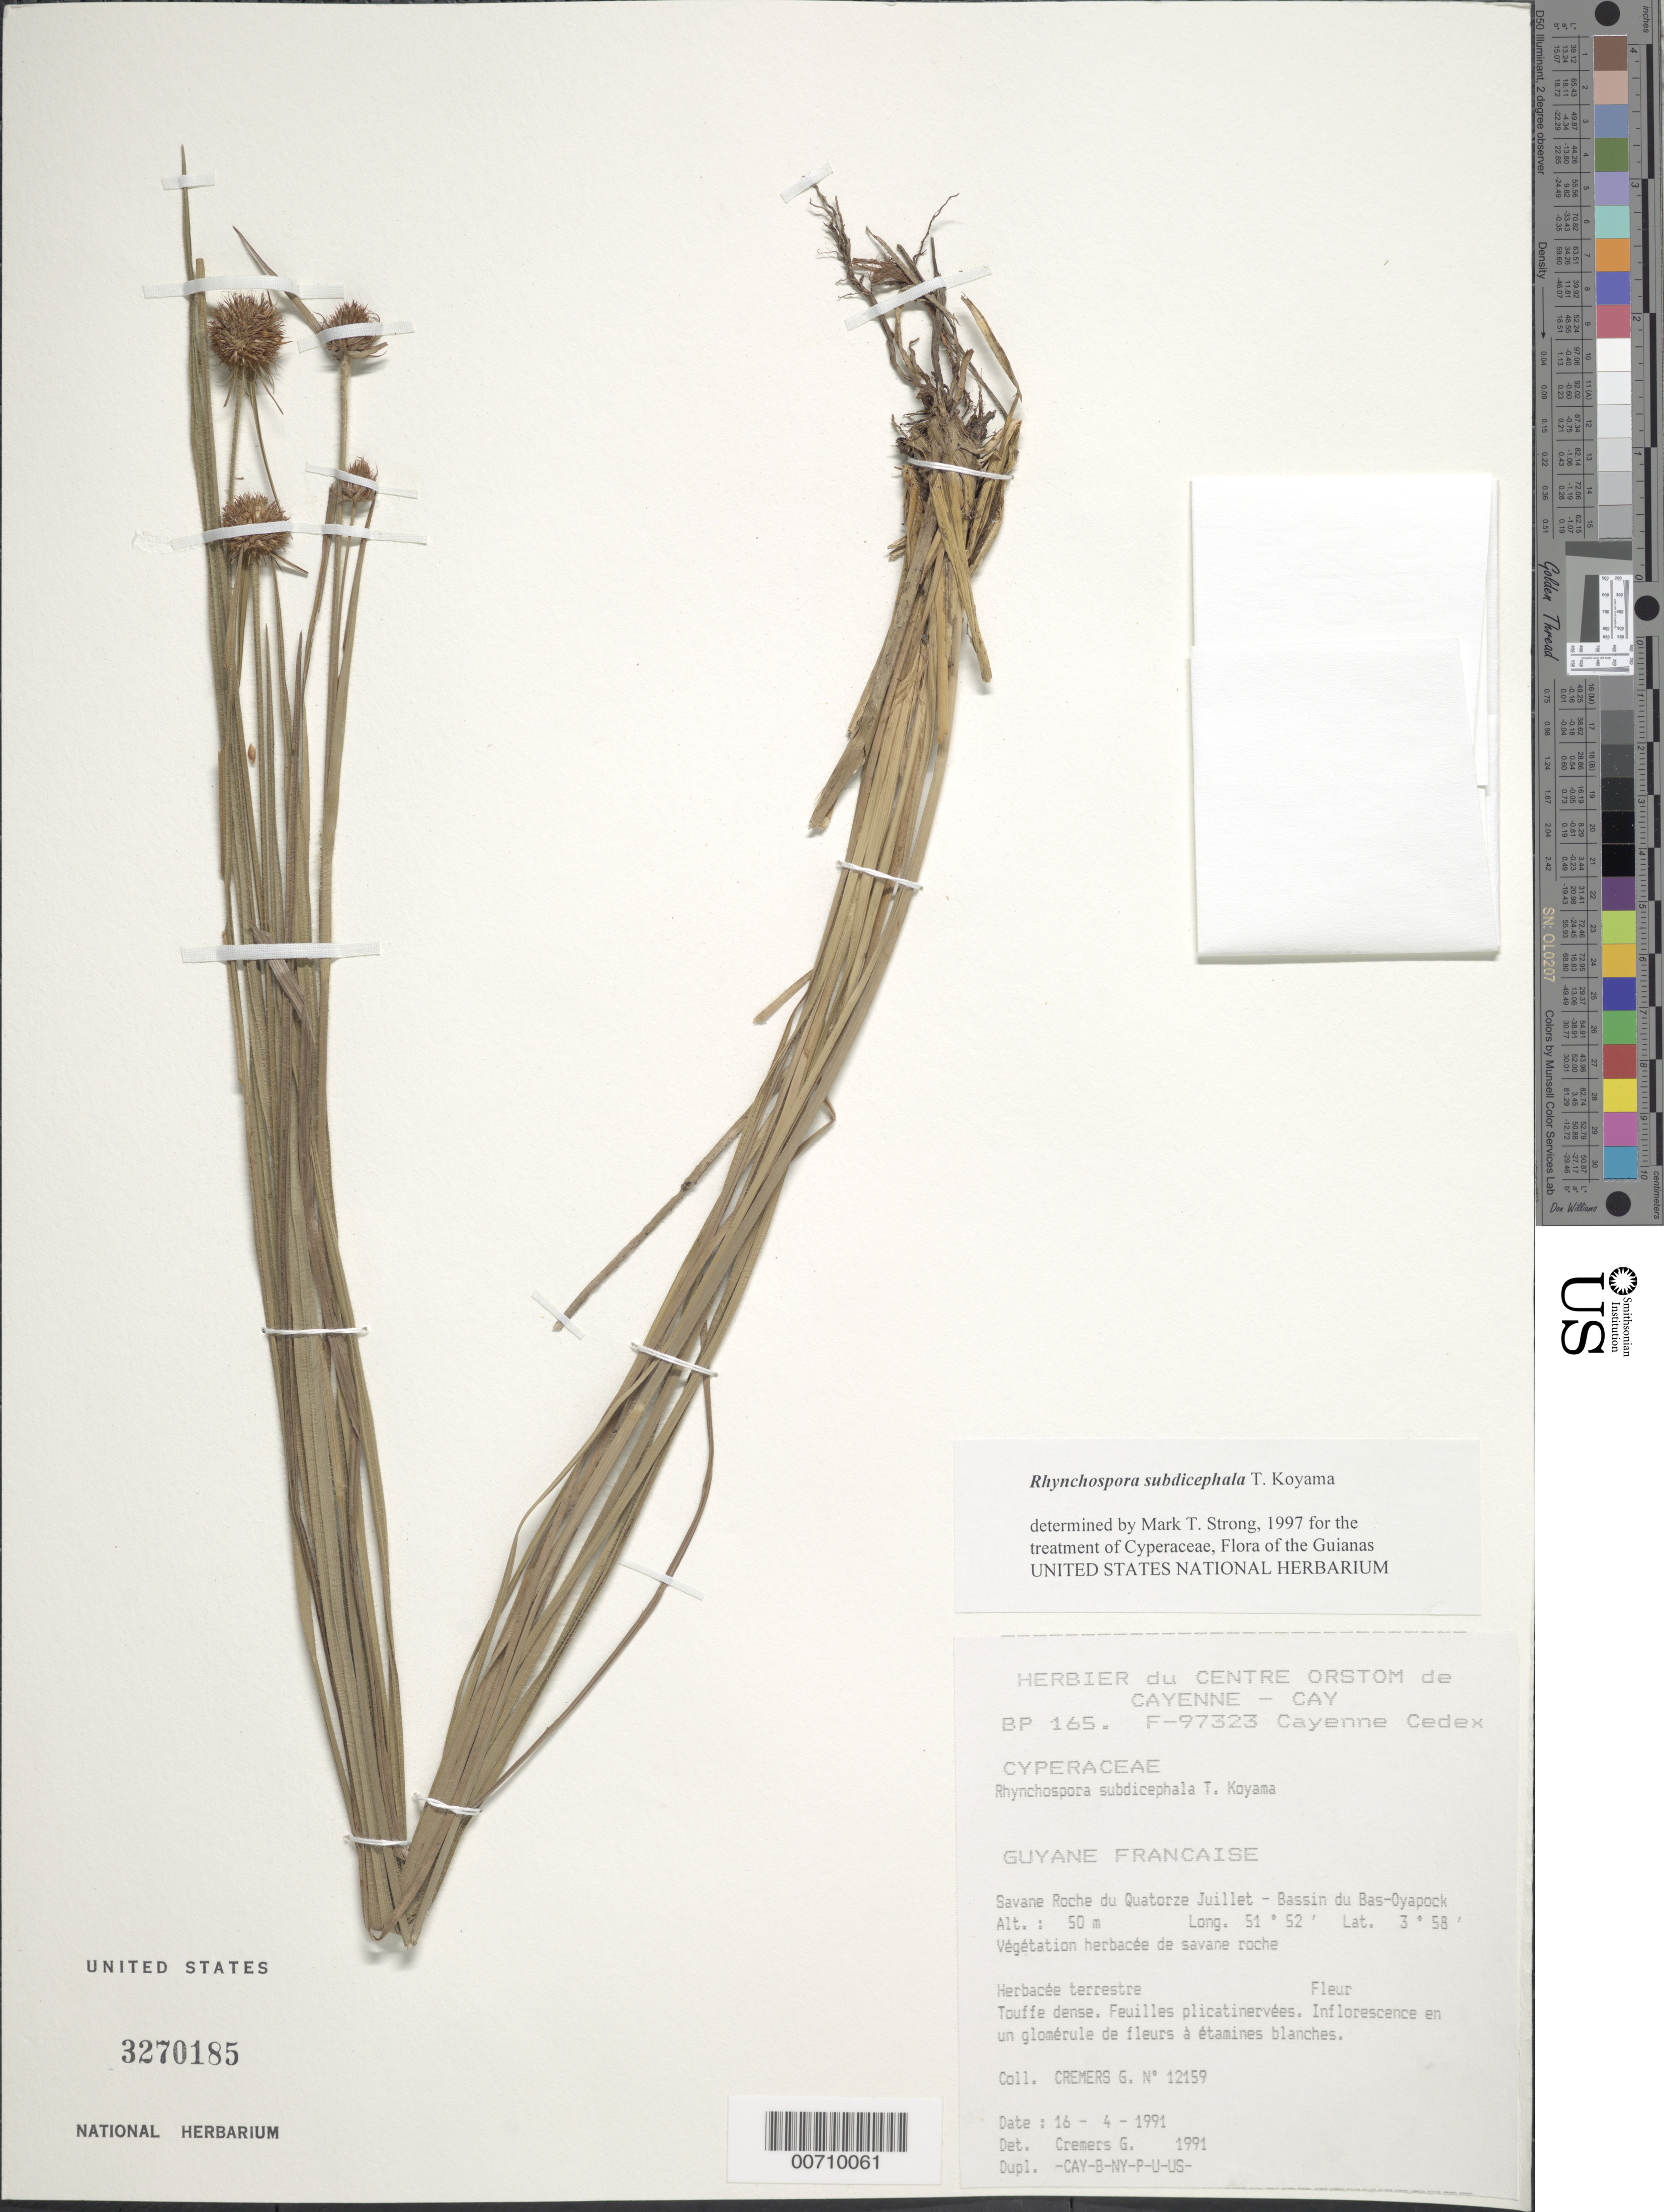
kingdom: Plantae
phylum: Tracheophyta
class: Liliopsida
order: Poales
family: Cyperaceae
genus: Rhynchospora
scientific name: Rhynchospora subdicephala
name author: T. Koyama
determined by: Cremers, Georges A.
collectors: G. Cremers & S. Gautier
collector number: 12159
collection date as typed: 16-Apr-91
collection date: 1991-04-16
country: French Guiana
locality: Savane Roche du Quatorze Juillet, Bassin du Bas-Oyapock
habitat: Végétation herbacée de savane roche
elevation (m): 60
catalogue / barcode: US 3270185